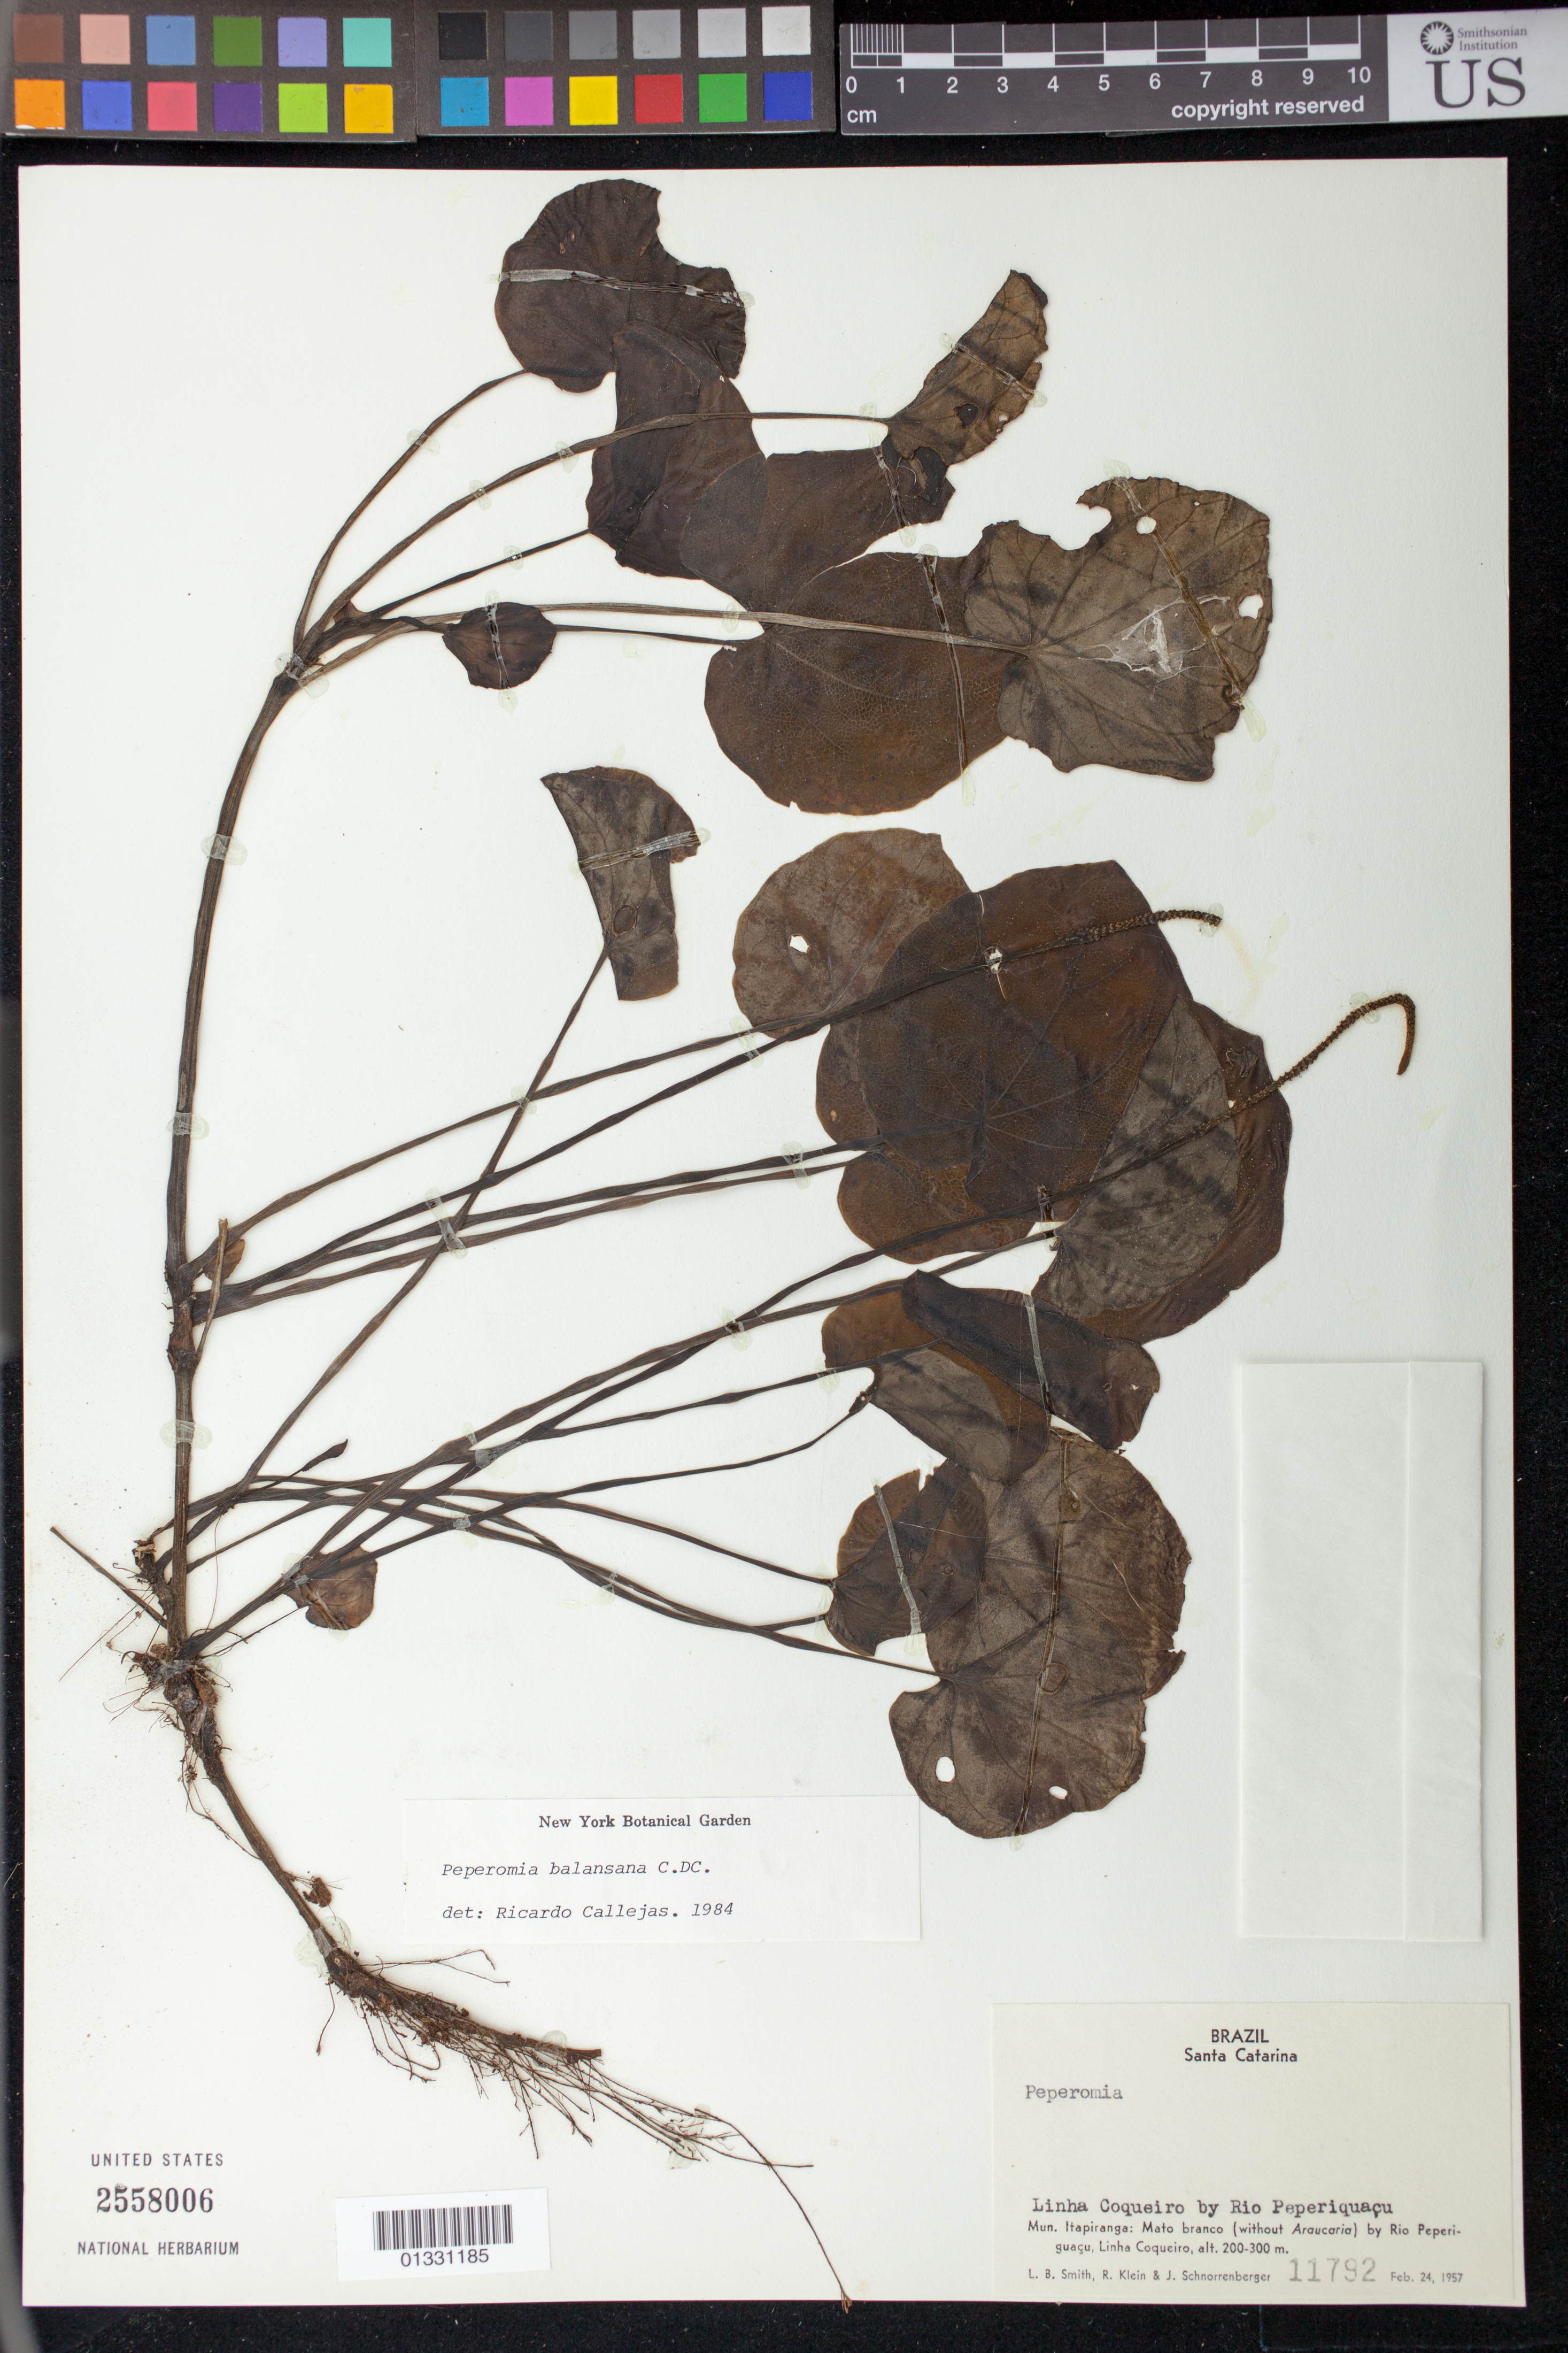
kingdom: Plantae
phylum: Tracheophyta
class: Magnoliopsida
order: Piperales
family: Piperaceae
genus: Peperomia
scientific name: Peperomia arifolia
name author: Miq.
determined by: Jiménez, José Estaban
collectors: L. Smith, R. M. Klein & J. Schnorrenberger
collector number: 11792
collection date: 1957-02-24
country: Brazil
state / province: Santa Catarina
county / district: Itapiranga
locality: Linha Coqueiro by Rio Peperiquaçu. Mato branco (without Araucaria)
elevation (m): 200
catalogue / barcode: US 2558006